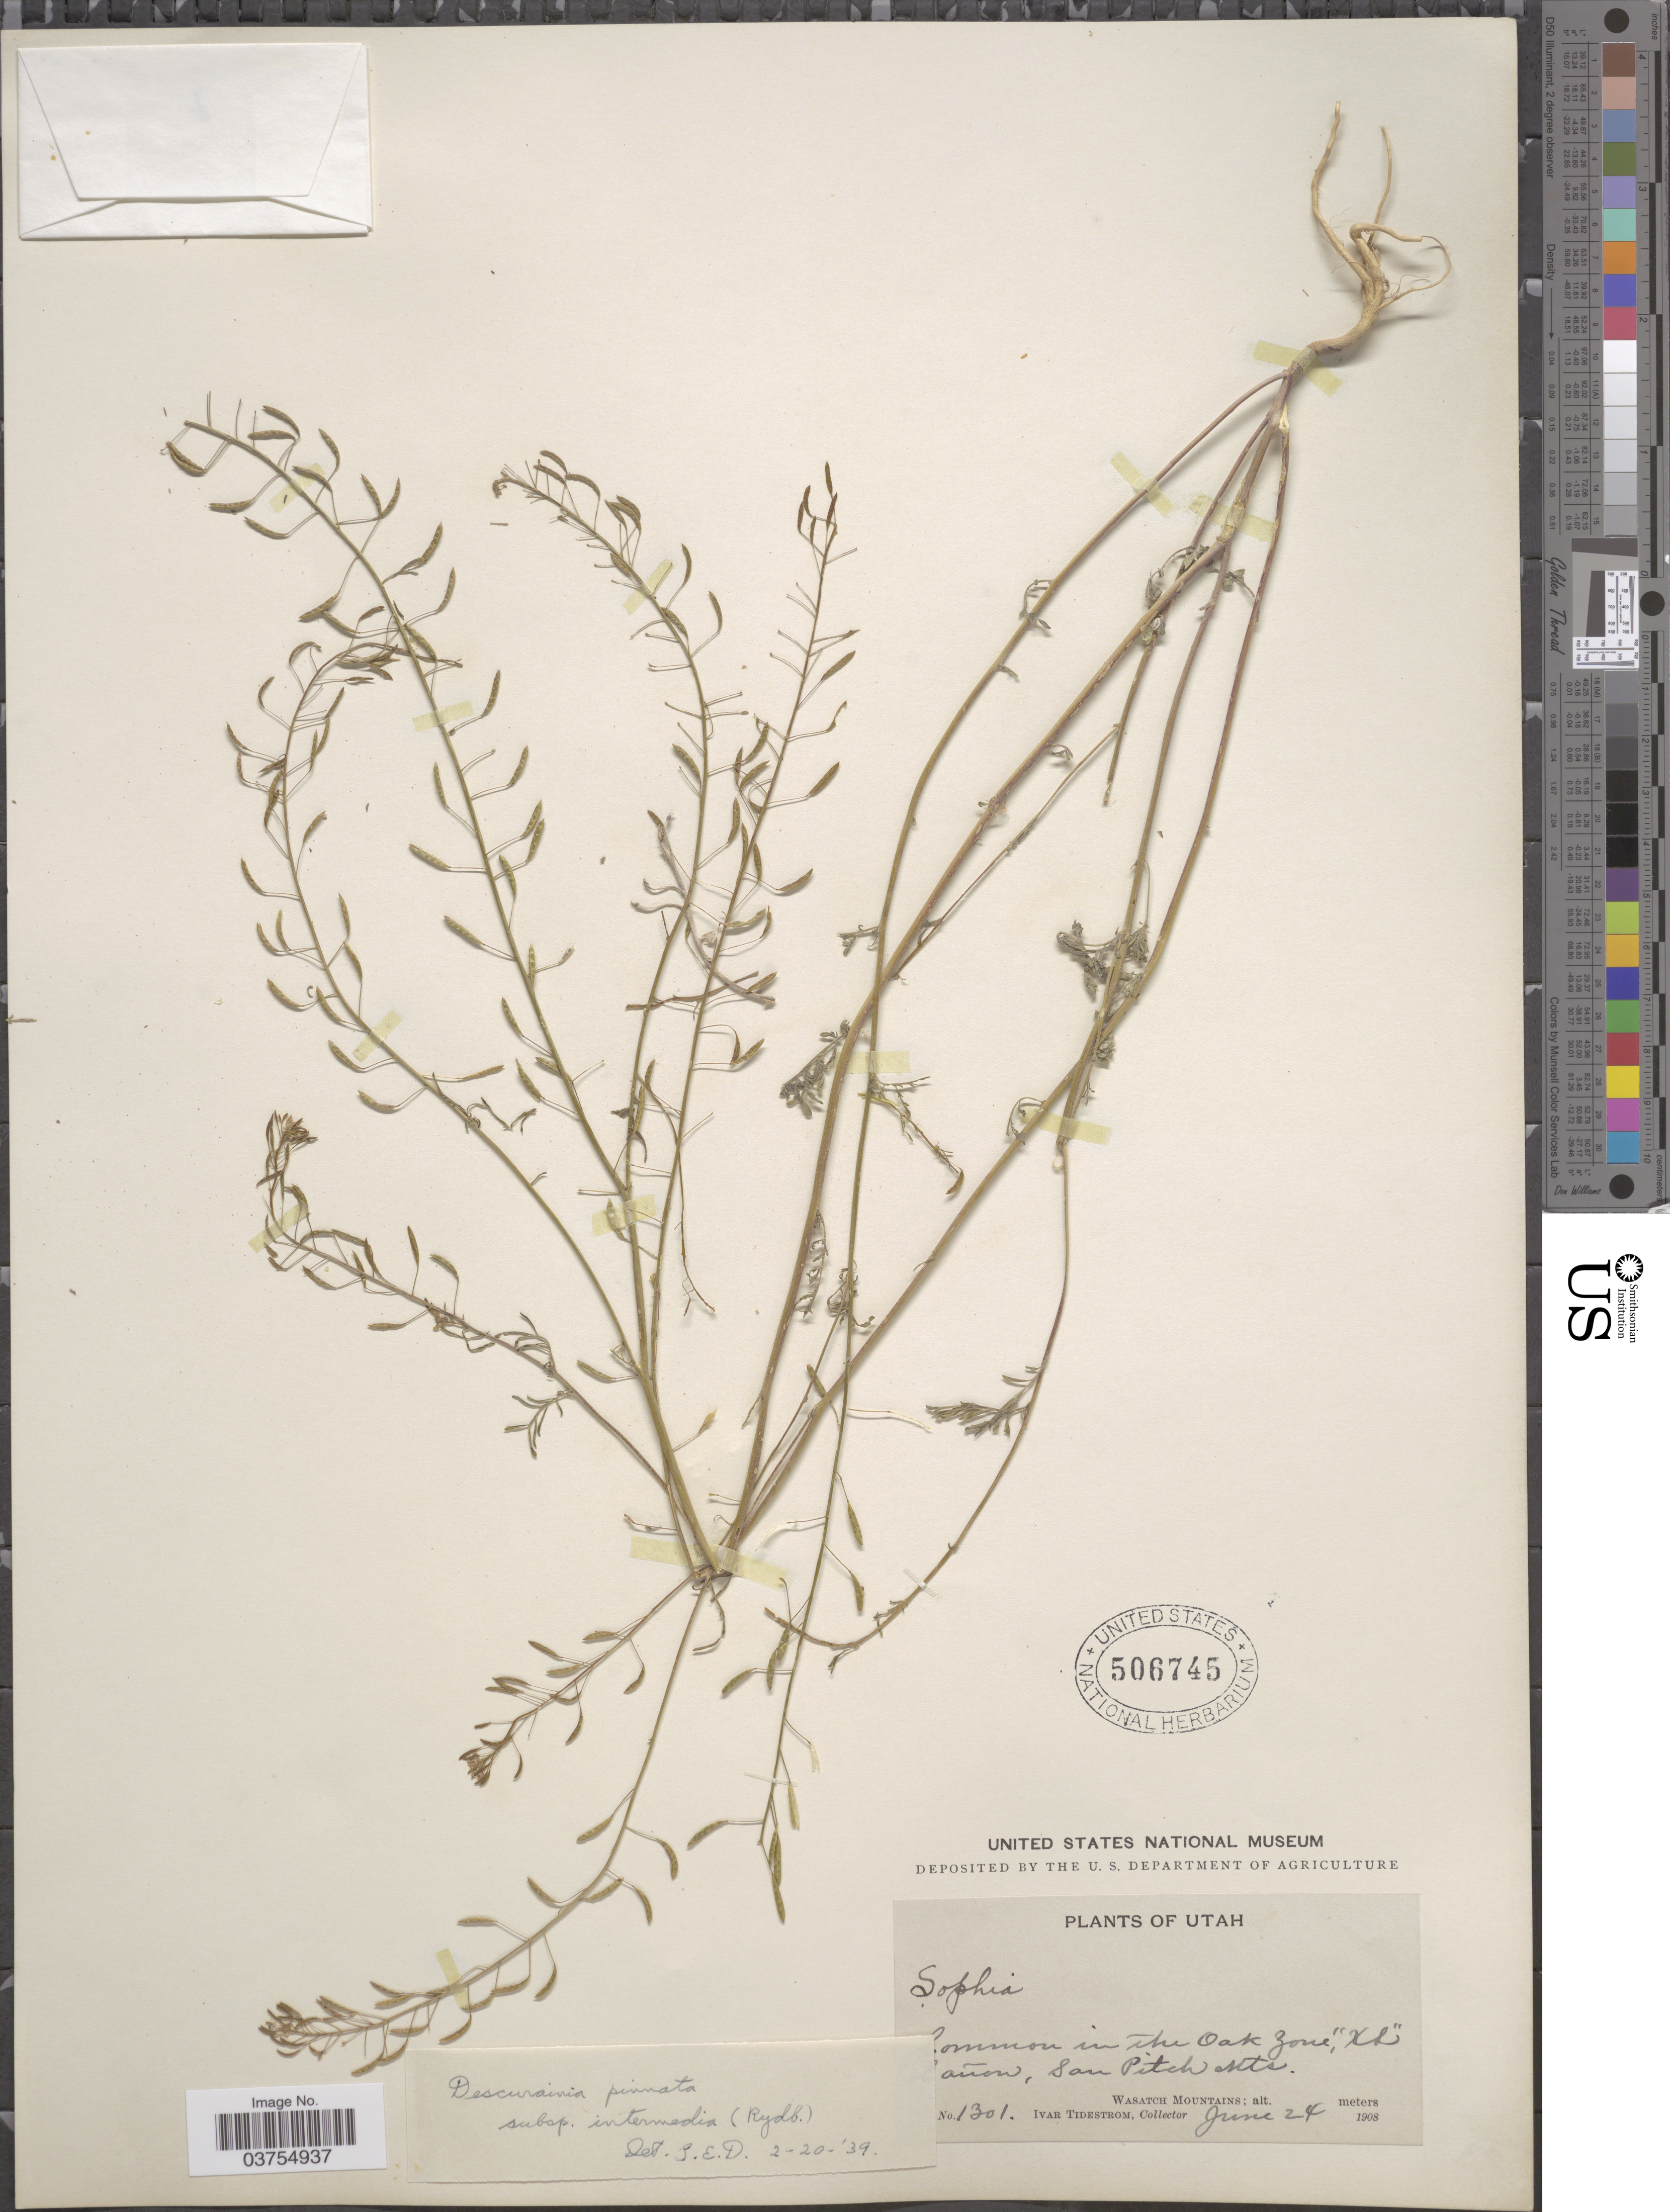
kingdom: Plantae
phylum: Tracheophyta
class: Magnoliopsida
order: Brassicales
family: Brassicaceae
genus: Descurainia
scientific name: Descurainia pinnata subsp. intermedia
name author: (Rydb.) Detling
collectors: I. F. Tidestrom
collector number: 1301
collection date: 1908-06-24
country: United States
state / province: Utah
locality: Common in the Oak Zone, "XL" Cañon, San Pitch Mts. Wasath Mountains.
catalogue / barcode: US 506745